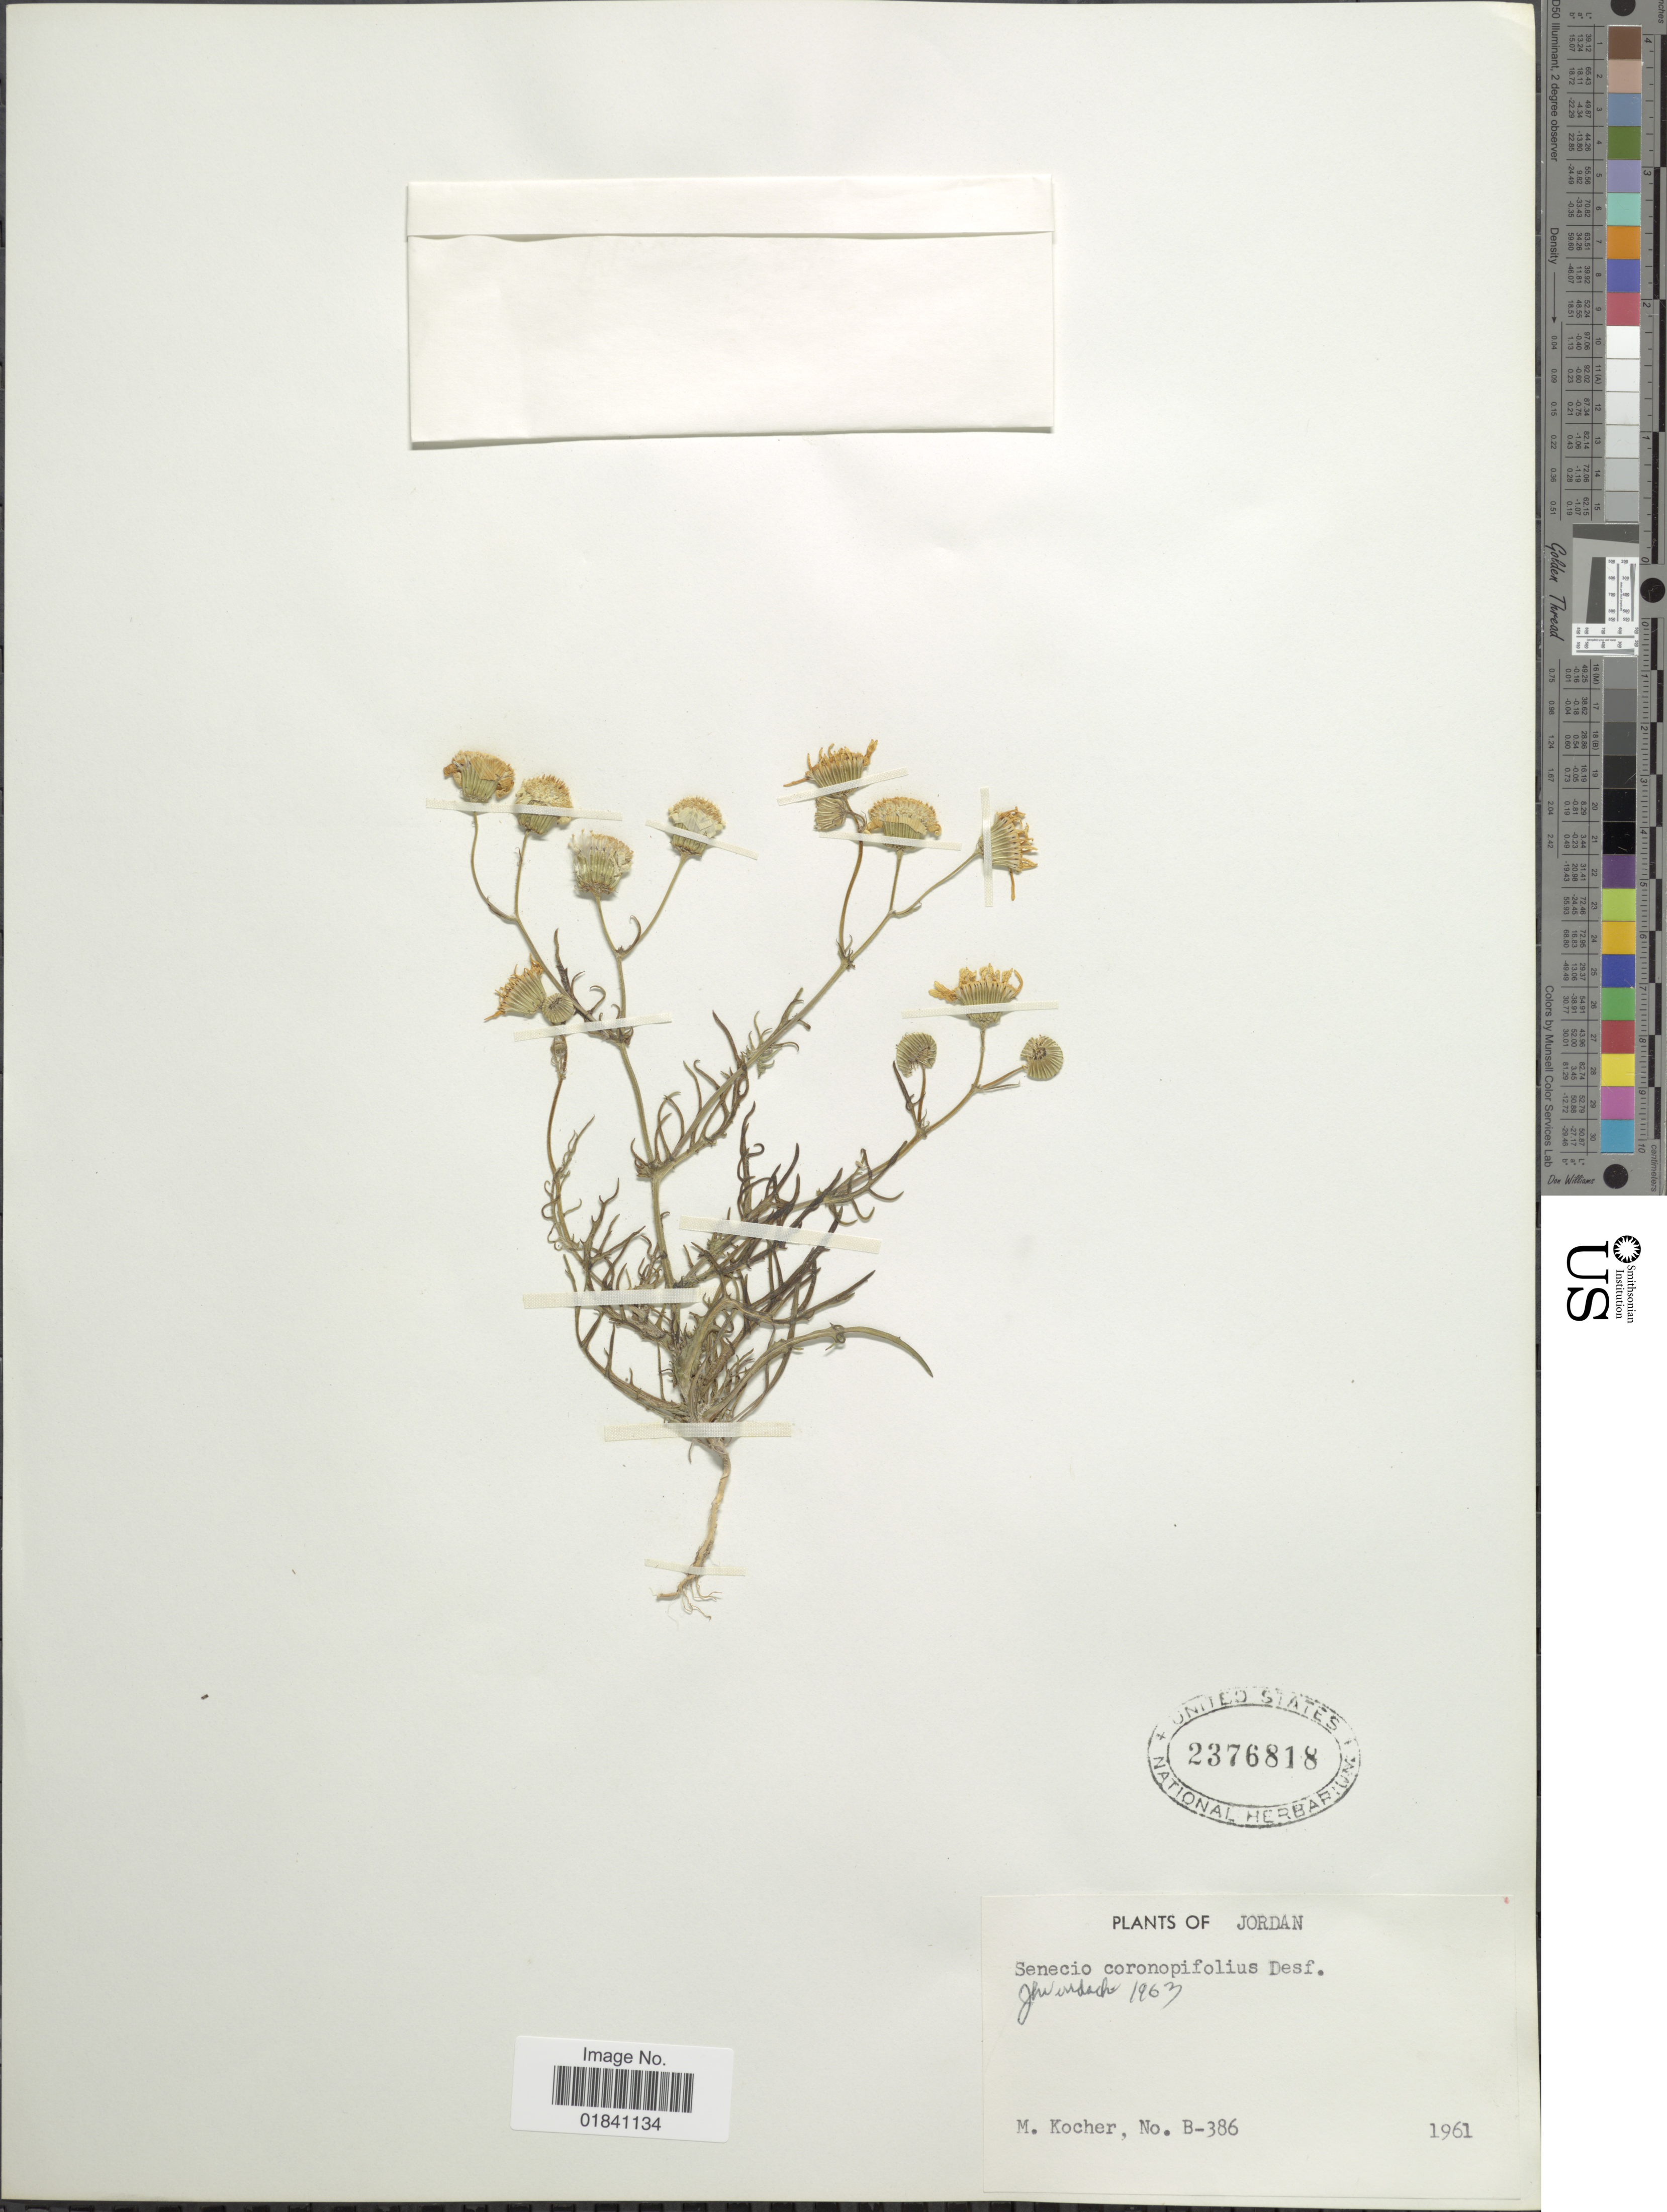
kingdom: Plantae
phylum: Tracheophyta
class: Magnoliopsida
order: Asterales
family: Asteraceae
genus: Senecio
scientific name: Senecio coronopifolius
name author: Desf.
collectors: M. Kocher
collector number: B-386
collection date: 1961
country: Jordan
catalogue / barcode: US 2376818